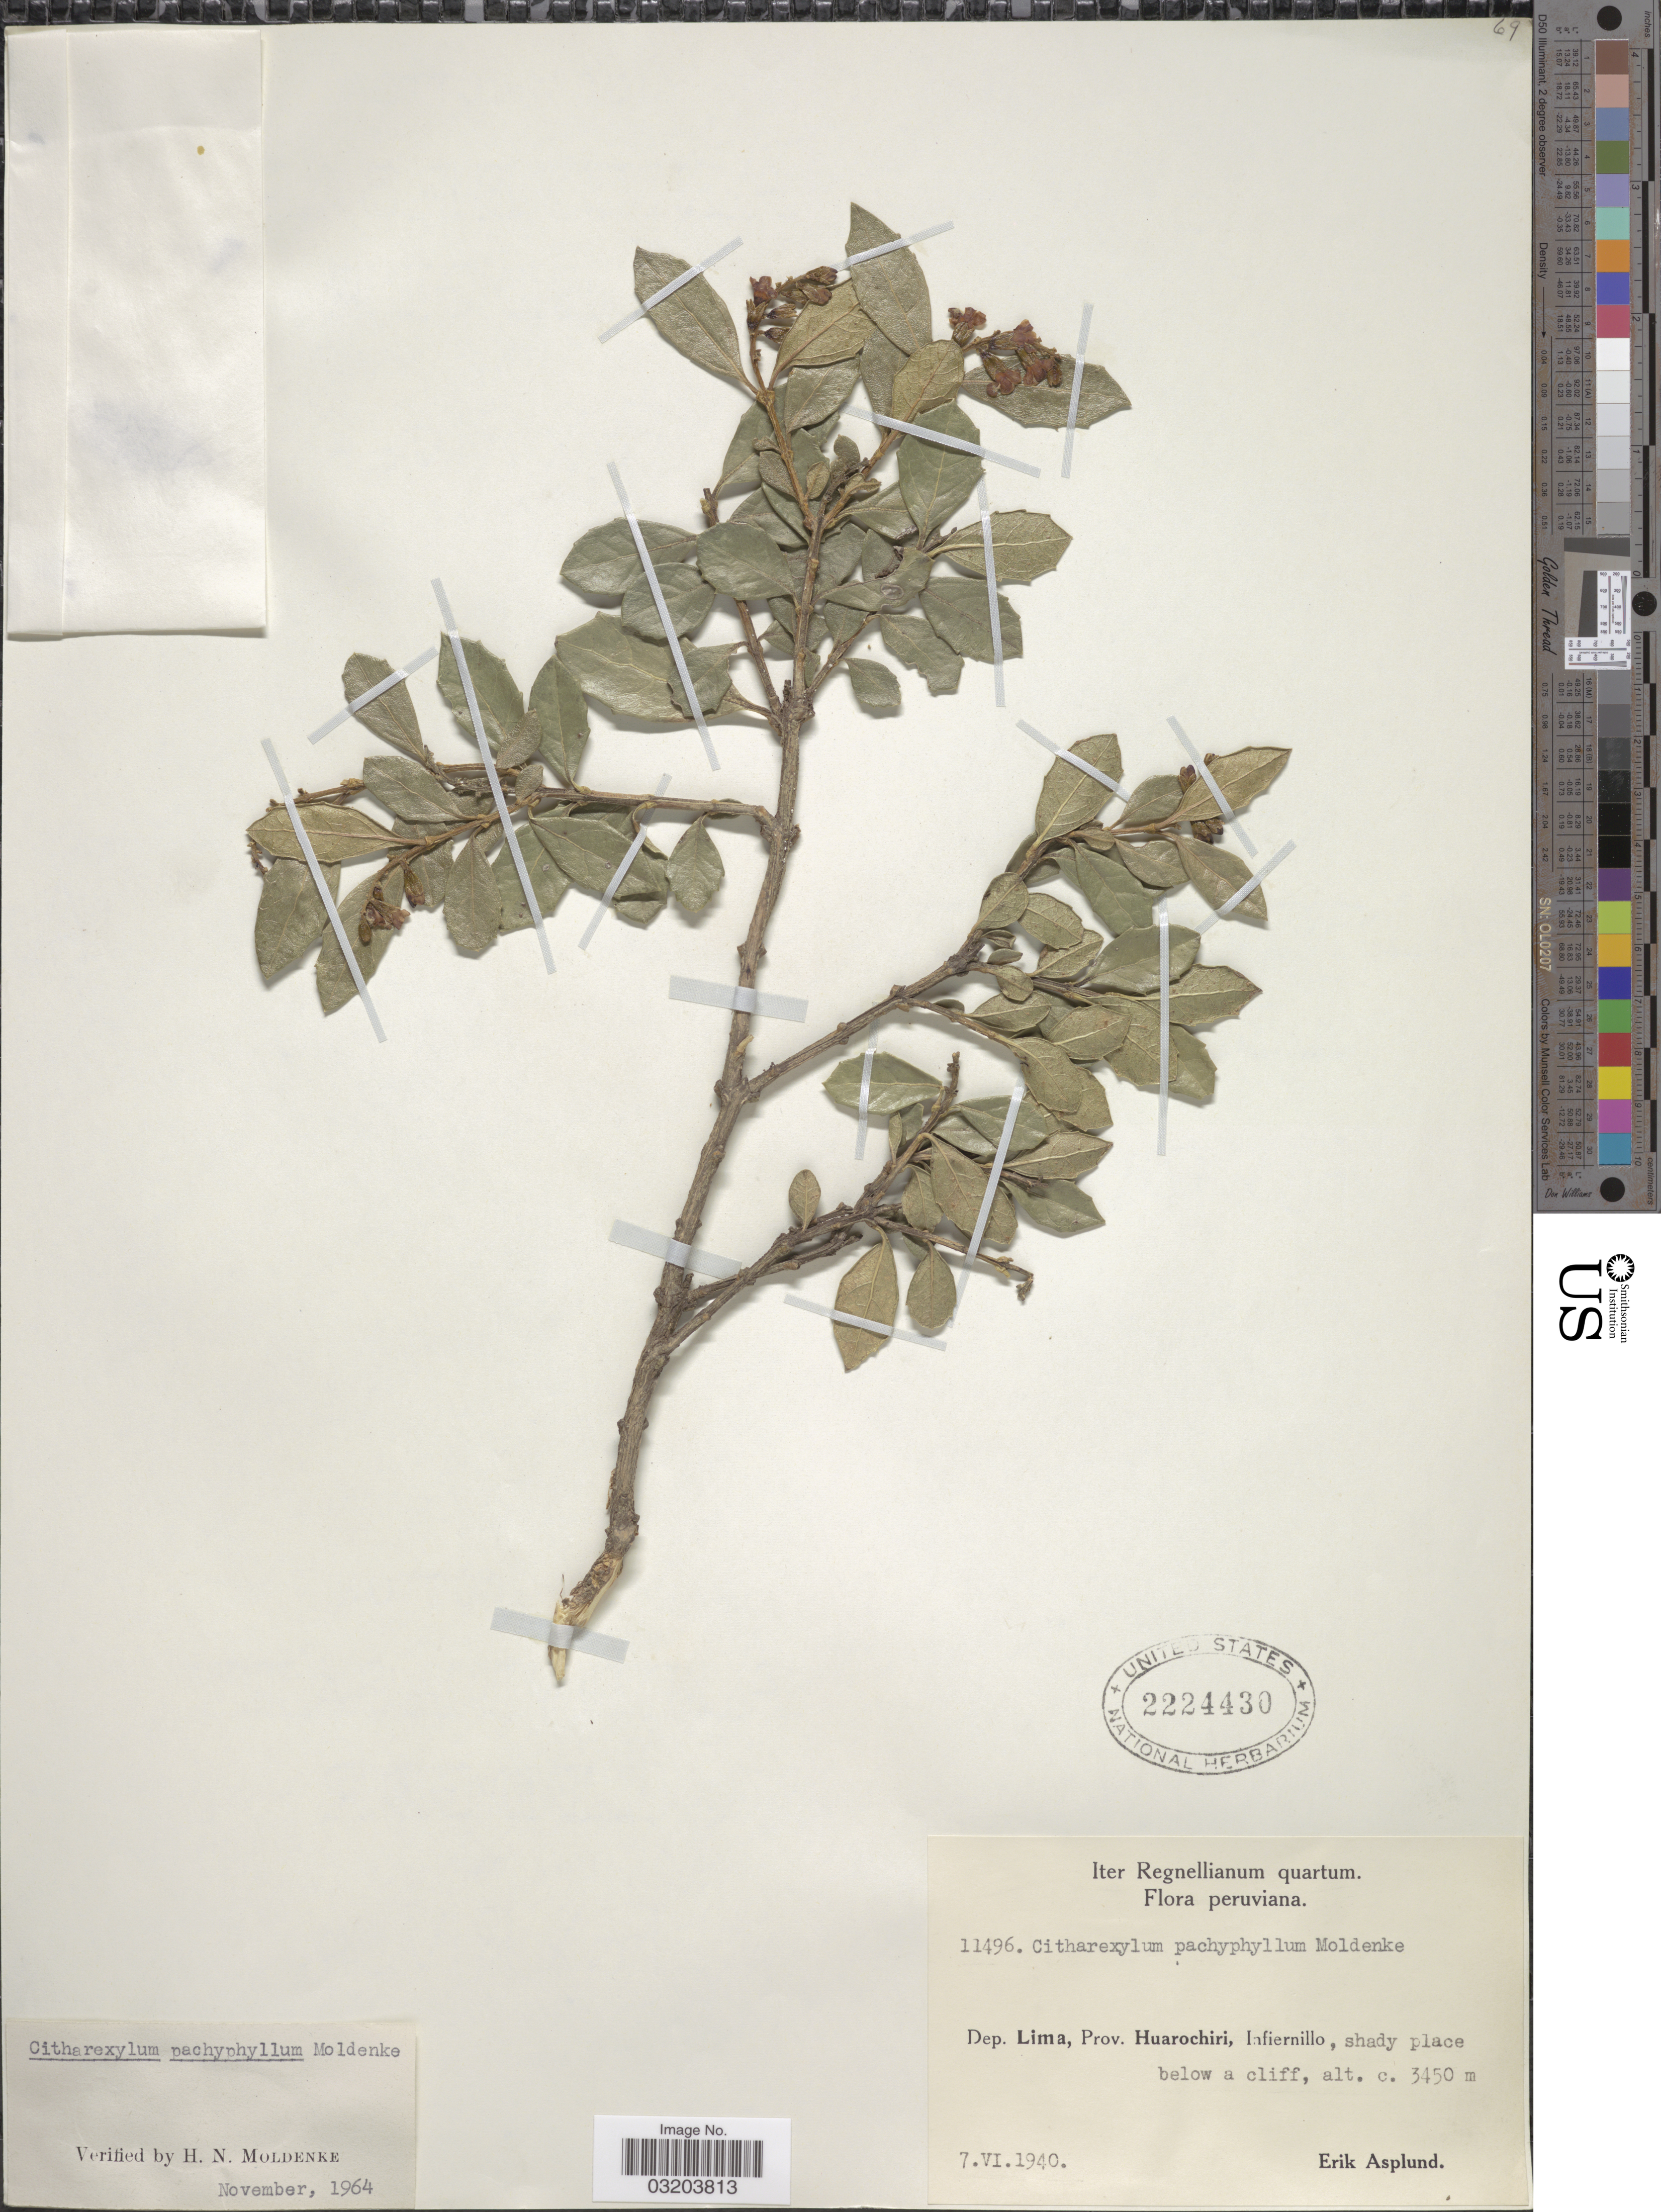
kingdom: Plantae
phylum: Tracheophyta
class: Magnoliopsida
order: Lamiales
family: Verbenaceae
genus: Citharexylum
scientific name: Citharexylum pachyphyllum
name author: Moldenke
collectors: E. Asplund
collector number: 11496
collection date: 1940-06-07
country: Peru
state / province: Lima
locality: Dep. Lima, Prov. Huarochiri, Infiernillo.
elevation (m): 3450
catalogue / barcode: US 2224430